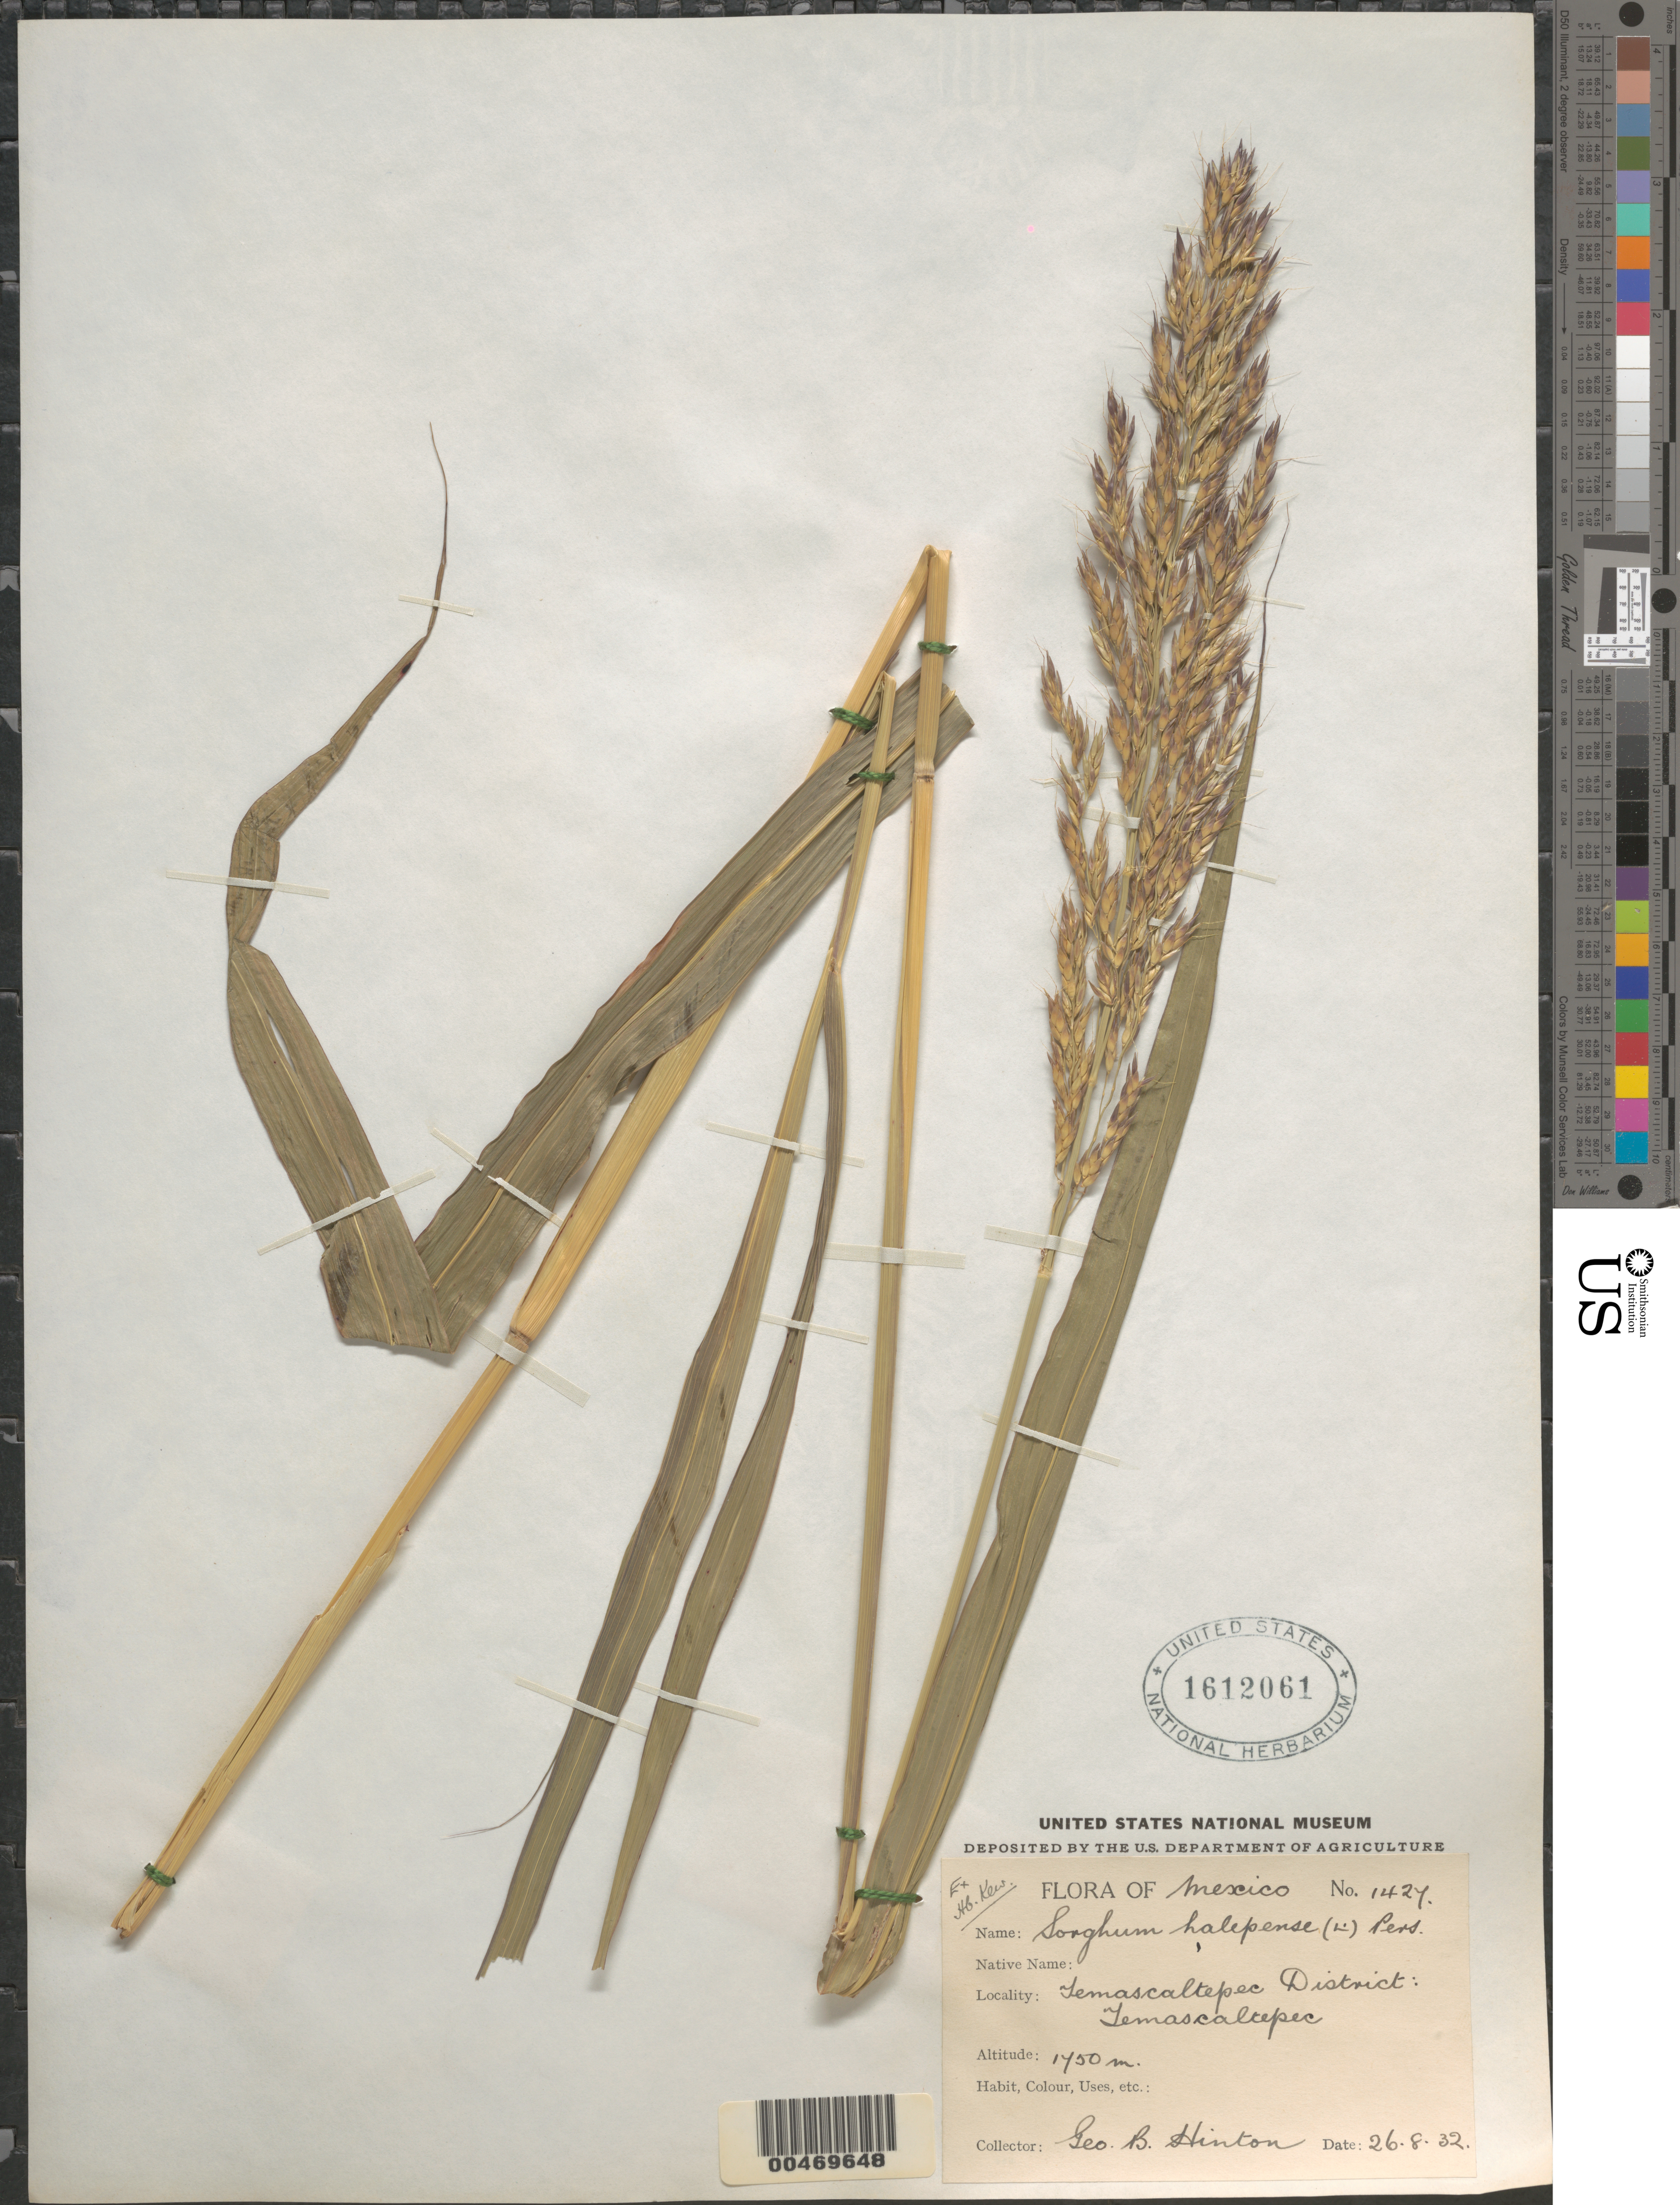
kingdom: Plantae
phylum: Tracheophyta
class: Liliopsida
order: Poales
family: Poaceae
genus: Sorghum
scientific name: Sorghum halepense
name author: (L.) Pers.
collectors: G. B. Hinton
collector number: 1427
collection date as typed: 26 Aug 1932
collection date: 1932-08-26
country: Mexico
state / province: México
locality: Temascaltepec Dist, Temascaltepec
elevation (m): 1750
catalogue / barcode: US 1612061